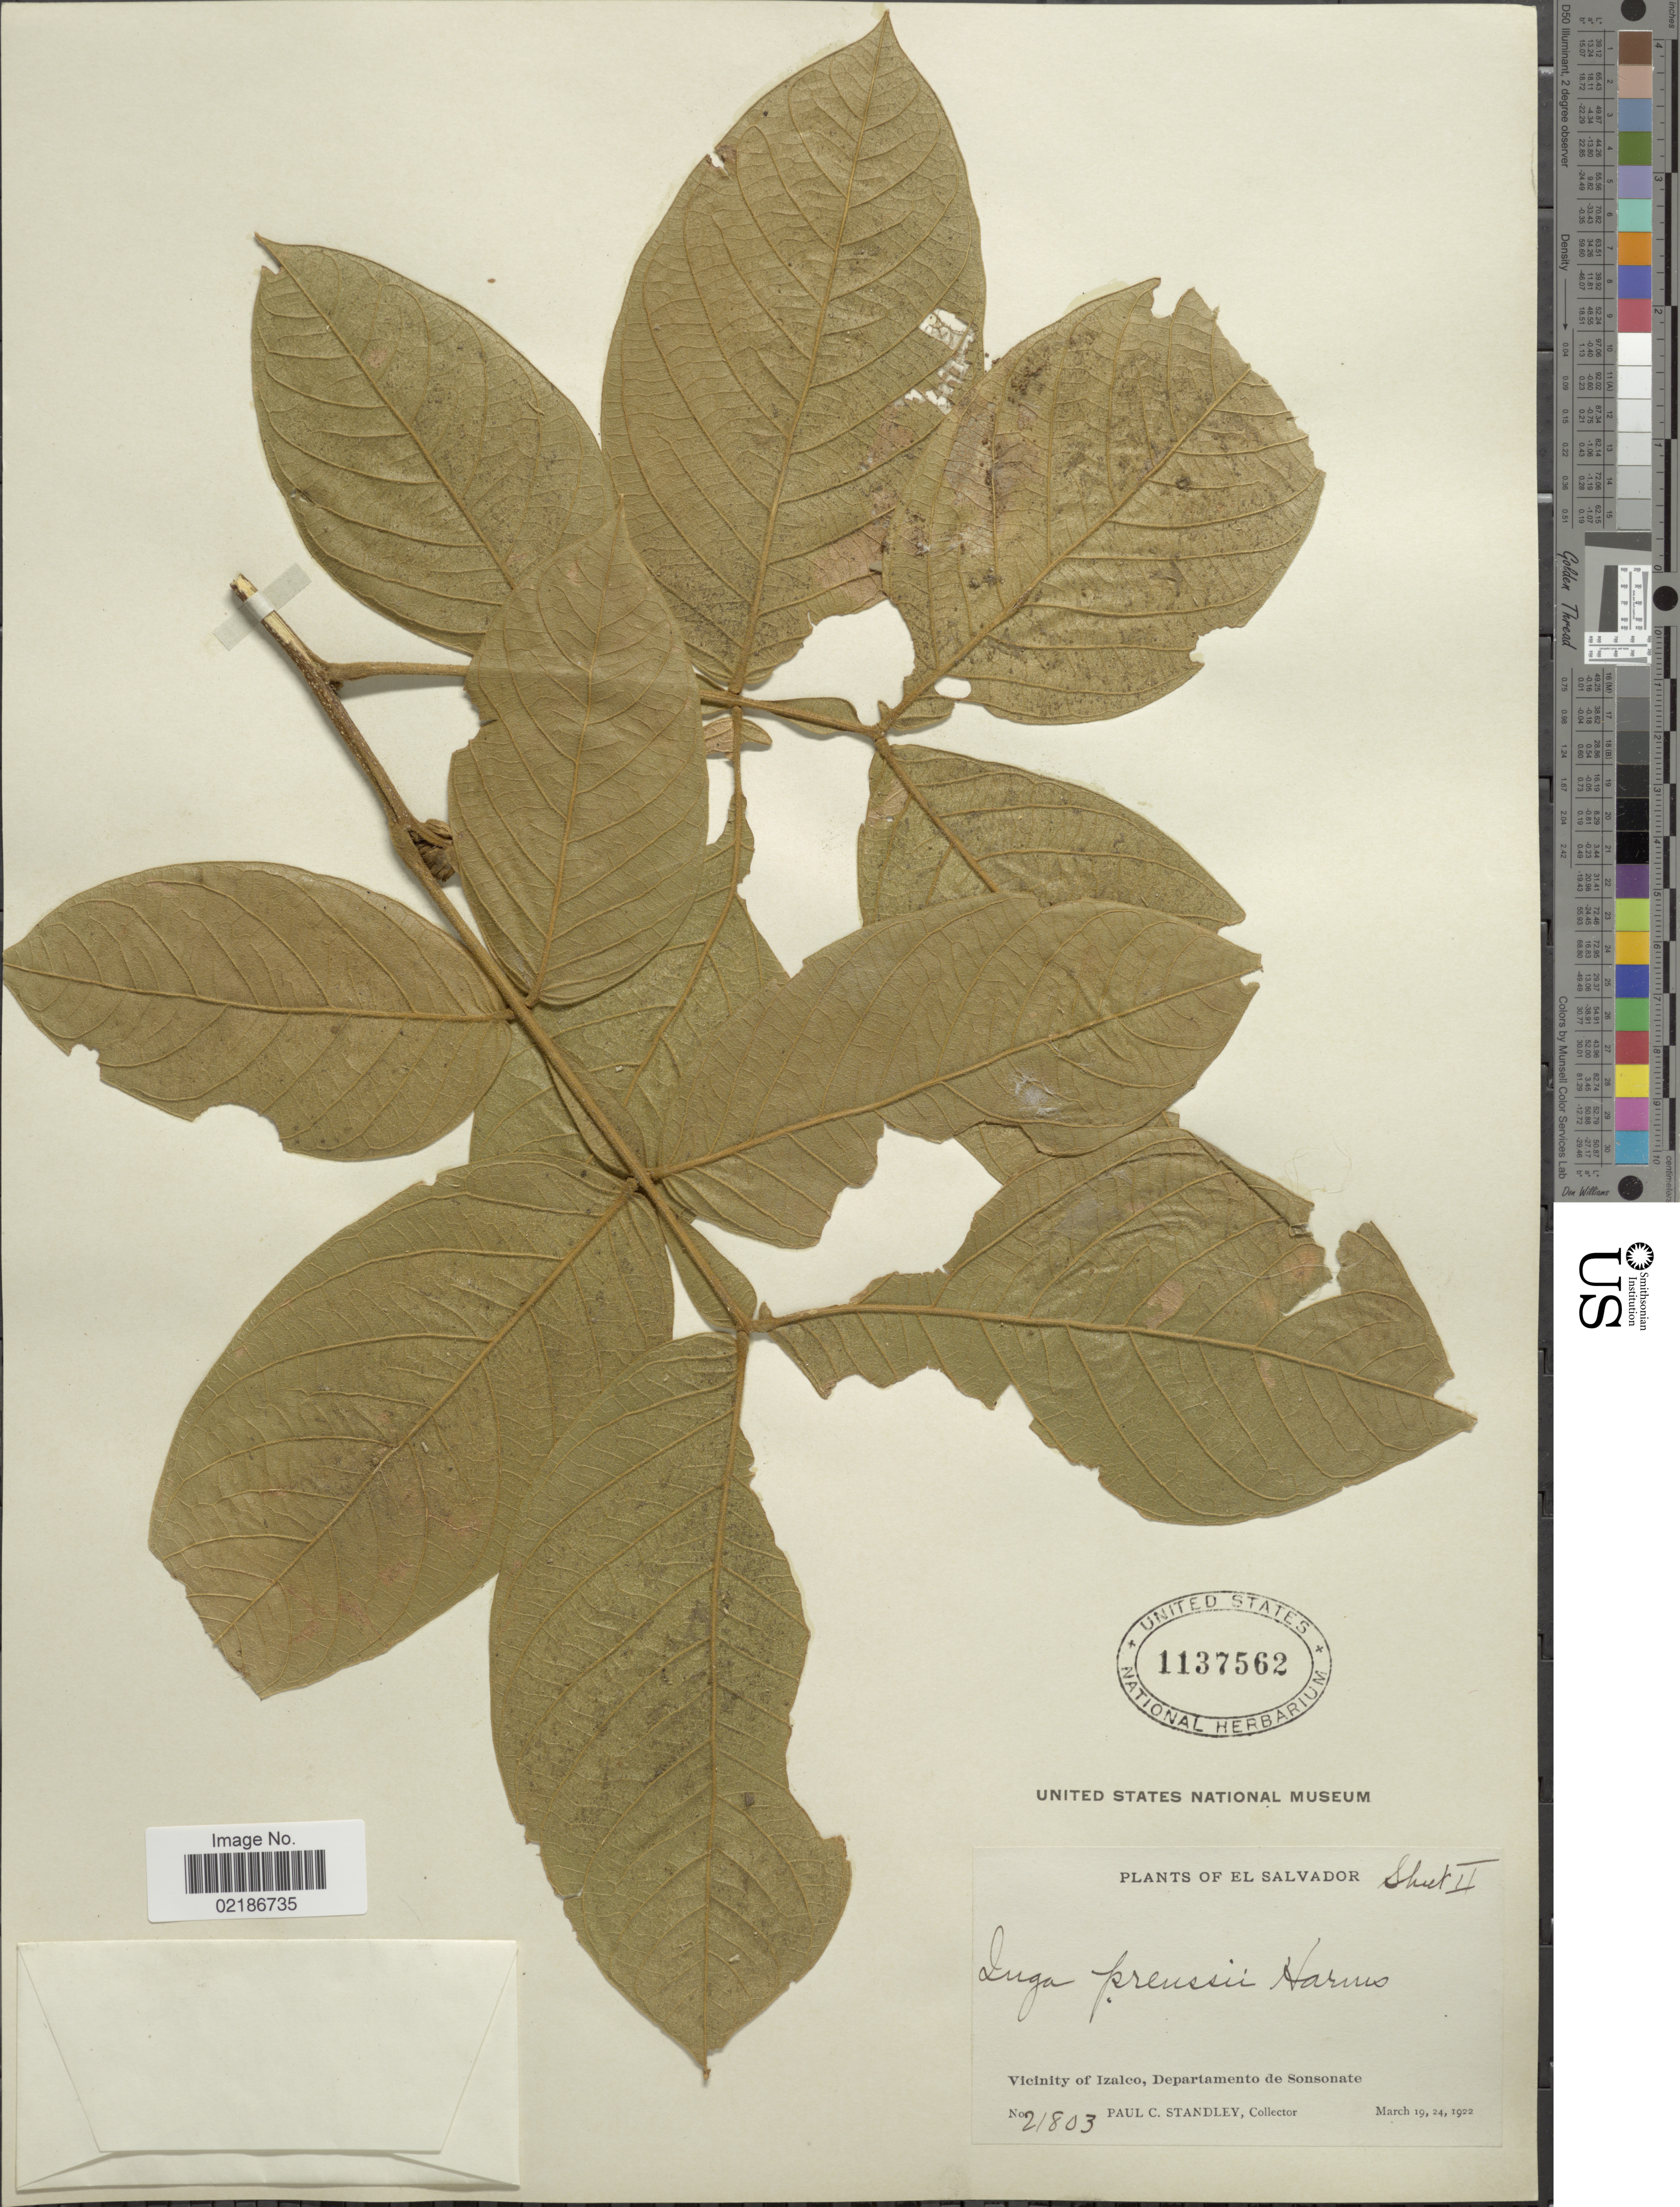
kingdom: Plantae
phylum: Tracheophyta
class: Magnoliopsida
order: Fabales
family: Fabaceae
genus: Inga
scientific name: Inga sapindoides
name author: Willd.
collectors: P. C. Standley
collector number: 21803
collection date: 1922-03-19/1922-03-24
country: El Salvador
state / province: Sonsonate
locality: Vicinity of Izalco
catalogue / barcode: US 1137562